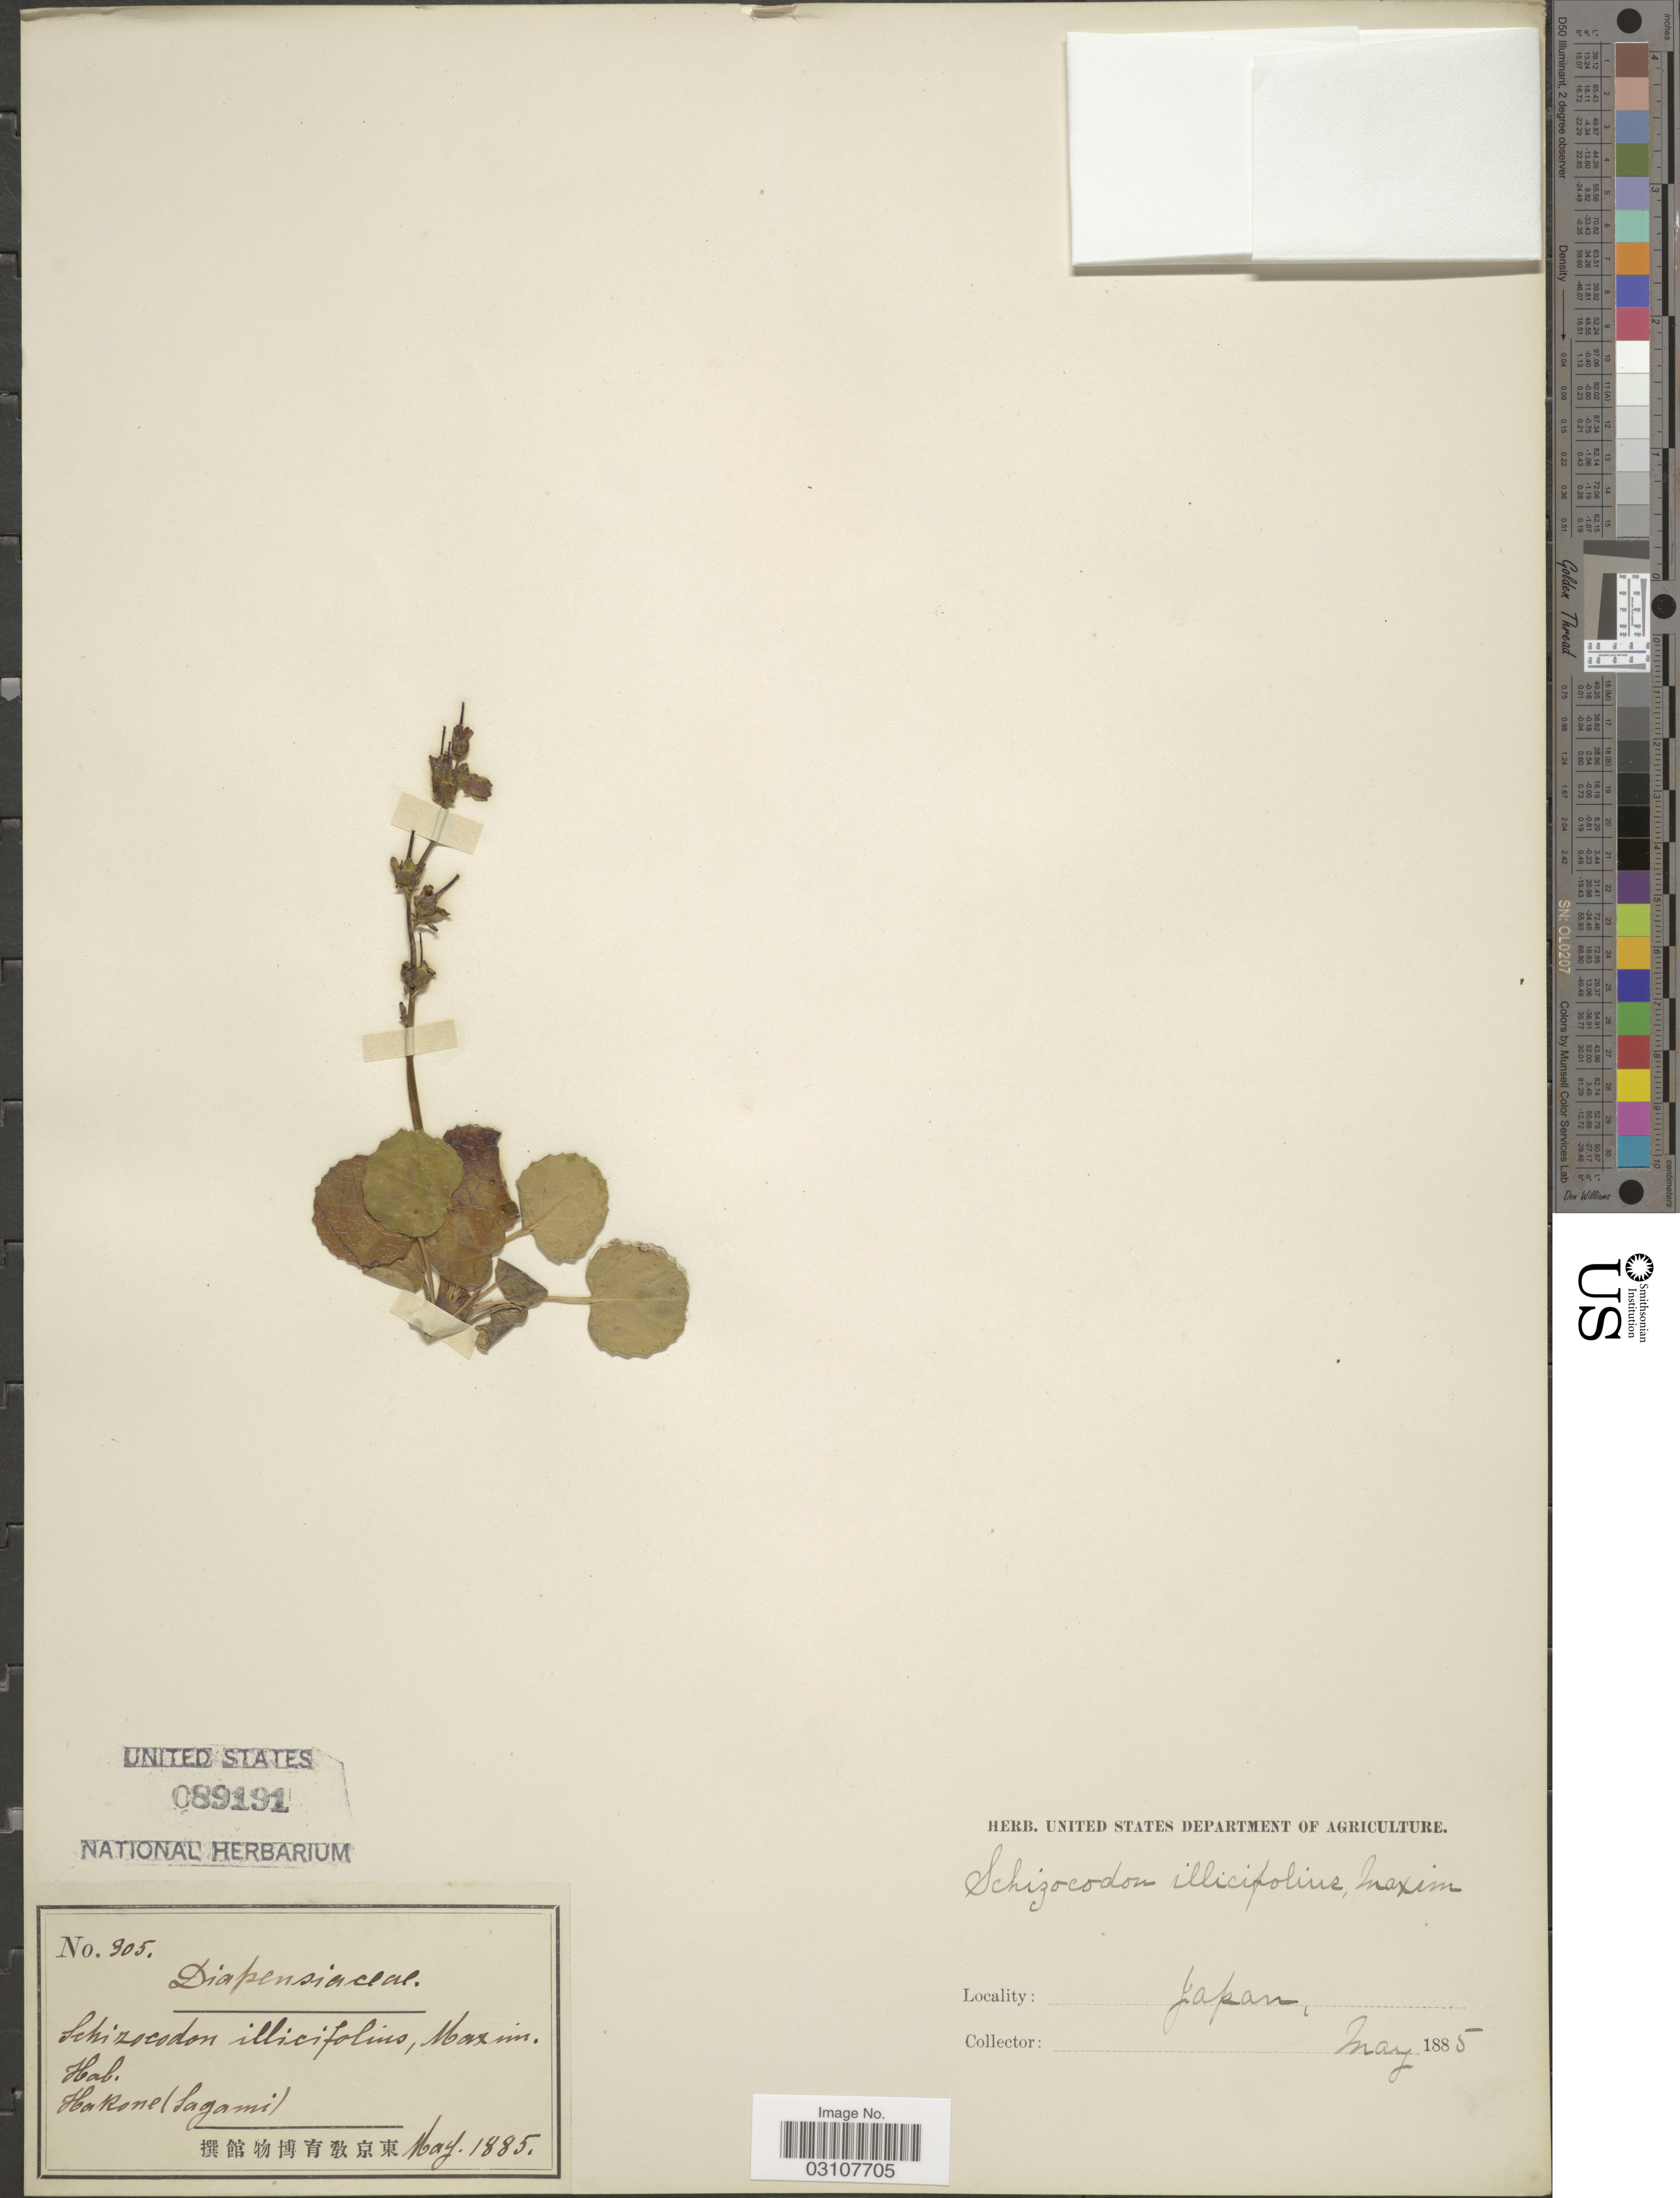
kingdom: Plantae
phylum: Tracheophyta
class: Magnoliopsida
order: Ericales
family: Diapensiaceae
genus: Shortia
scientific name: Shortia soldanelloides var. ilicifolius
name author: (Maxim.) Makino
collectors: Facchini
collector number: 305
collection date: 1885-05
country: Japan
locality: Hakone (Sagami).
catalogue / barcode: US 89191